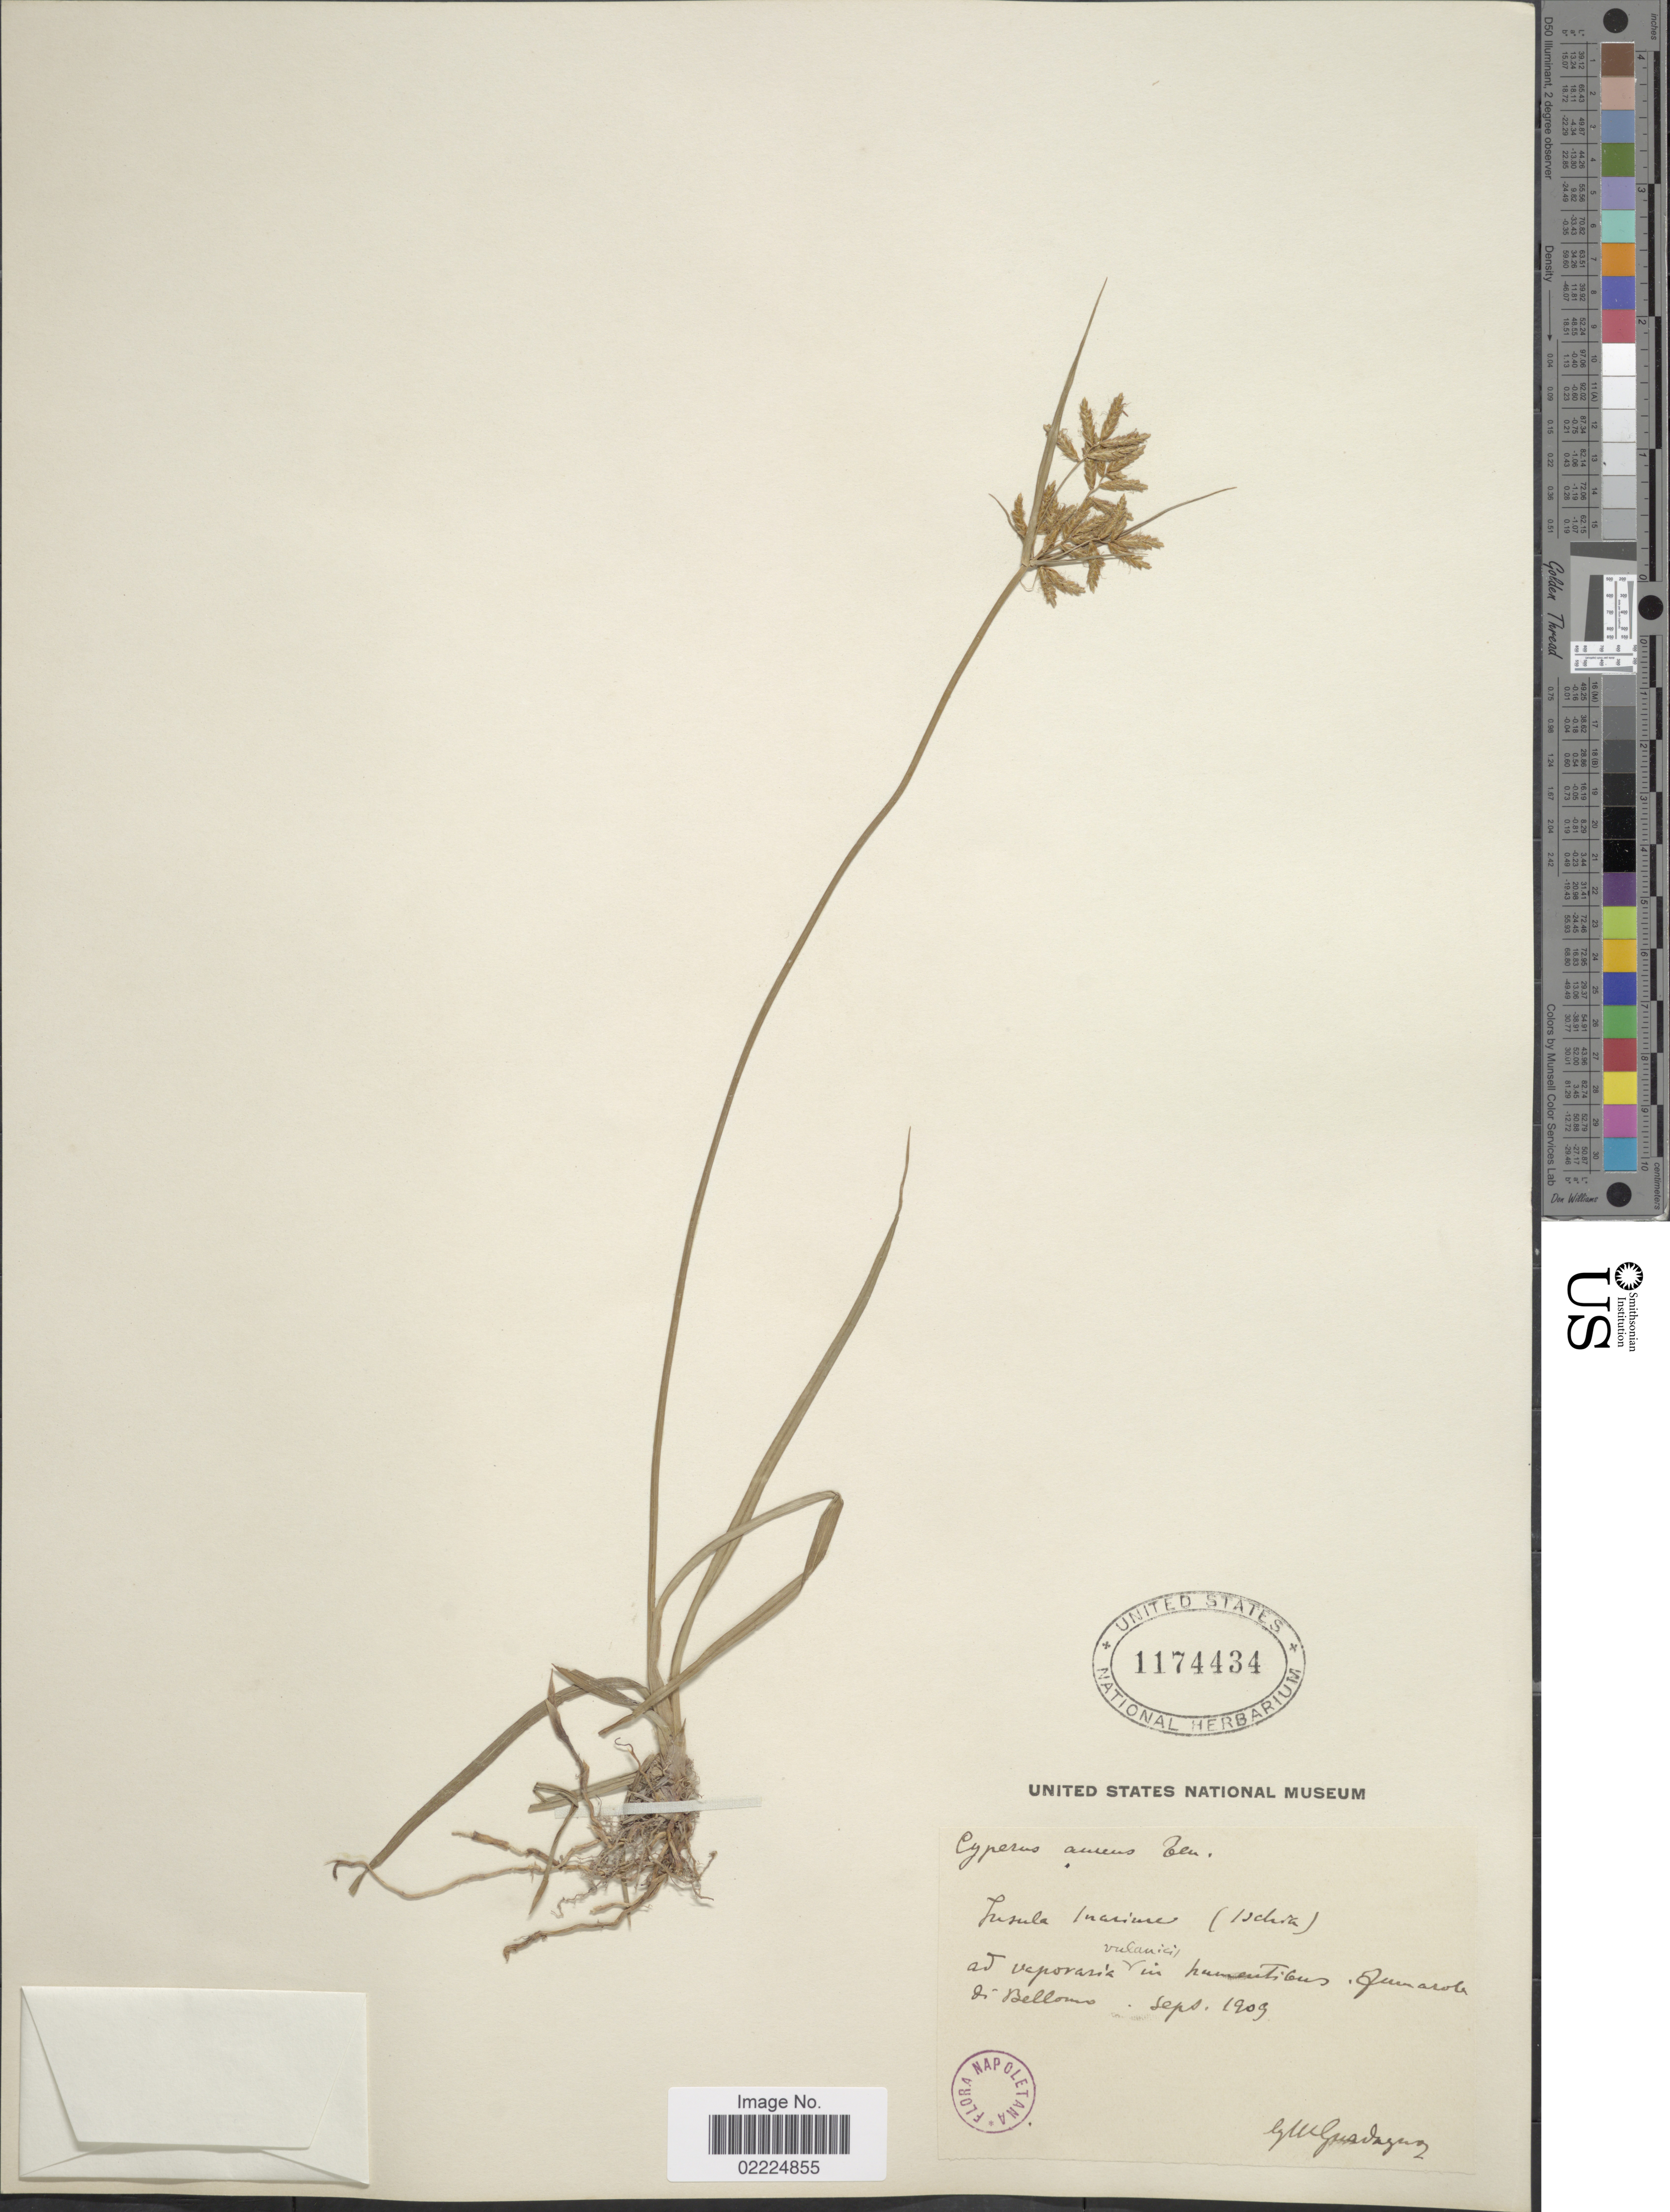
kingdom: Plantae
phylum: Tracheophyta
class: Liliopsida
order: Poales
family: Cyperaceae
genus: Cyperus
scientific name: Cyperus esculentus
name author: L.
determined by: Strong, Mark T., (BOT), Smithsonian Institution - National Museum of Natural History (UNITED STATES)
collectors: M. Guadagno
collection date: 1905-09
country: Italy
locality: Ad veporaria vulanici in humantibus. Qu [illegible text]rola di Bellons [interpreted]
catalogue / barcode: US 1174434